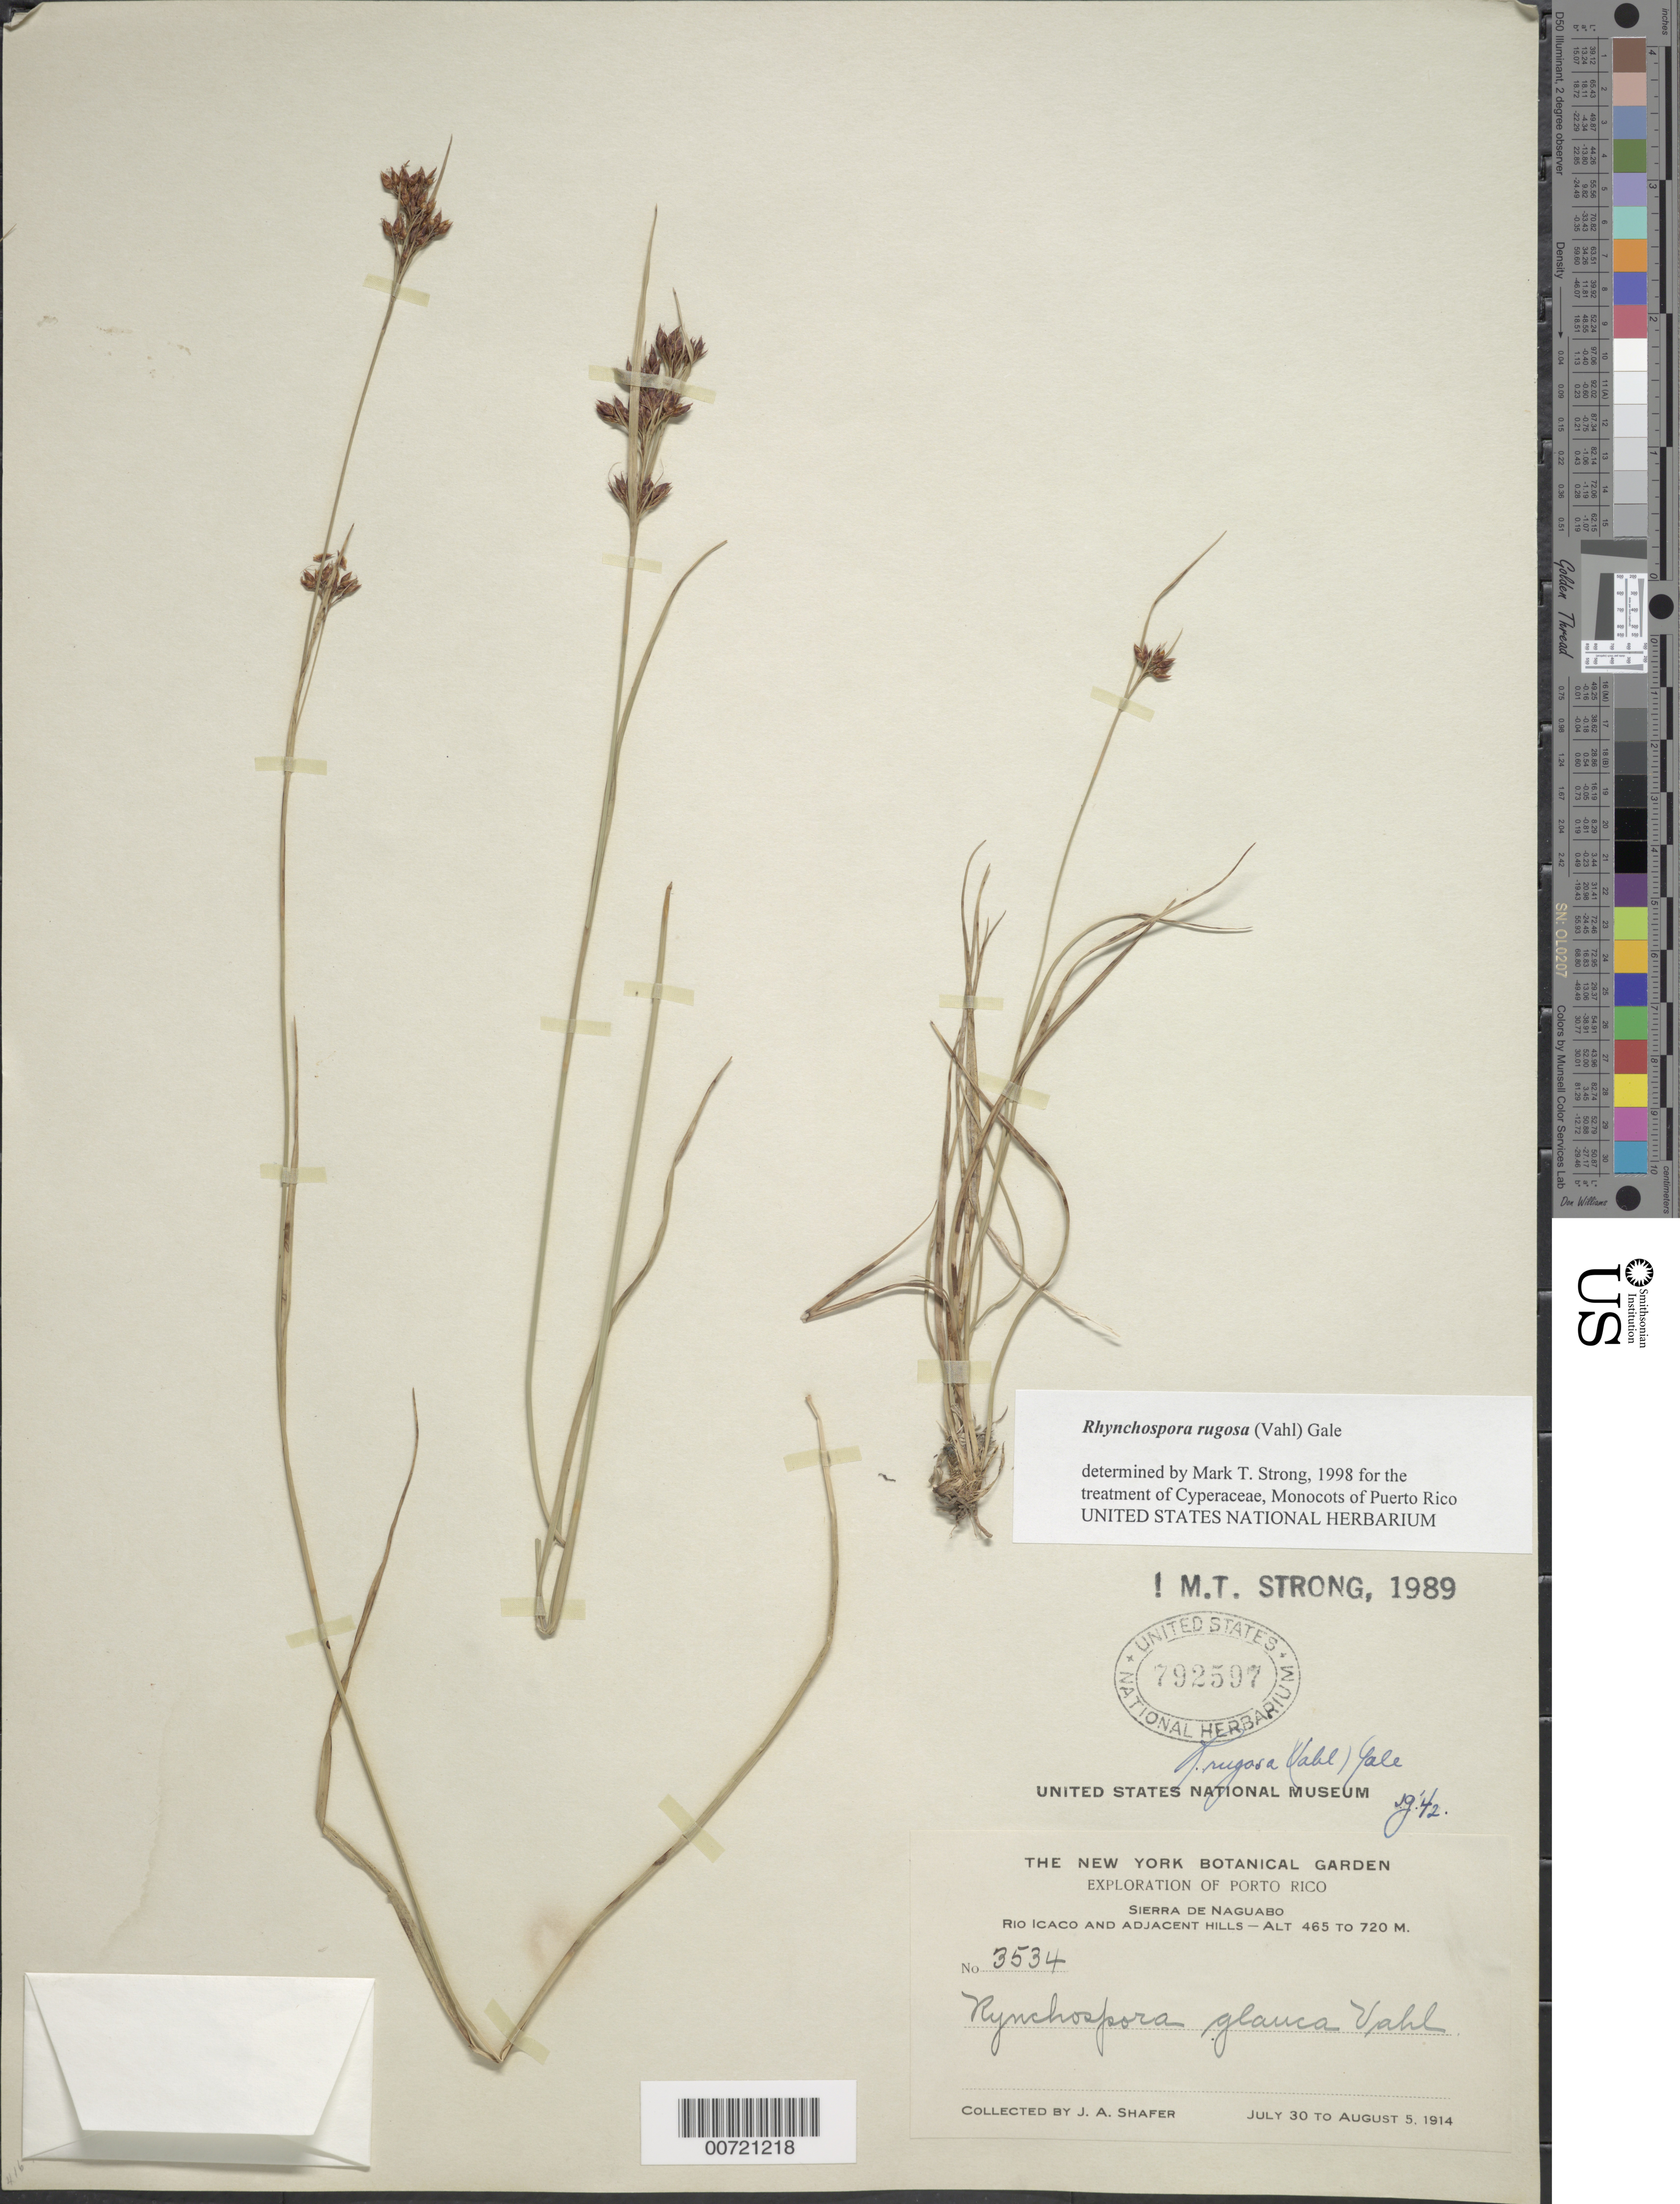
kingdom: Plantae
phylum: Tracheophyta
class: Liliopsida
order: Poales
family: Cyperaceae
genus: Rhynchospora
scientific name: Rhynchospora rugosa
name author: (Vahl) Gale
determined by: Strong, M. T., (US), Smithsonian Institution - National Museum of Natural History (UNITED STATES)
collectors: J. A. Shafer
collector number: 2534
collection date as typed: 30 Jul 1914 to 05 Aug 1914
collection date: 1914-07-30/1914-08-05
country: Puerto Rico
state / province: Naguabo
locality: Sierra de Naguabo, Rio Icaco and adjacent hills.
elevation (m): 465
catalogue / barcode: US 792597